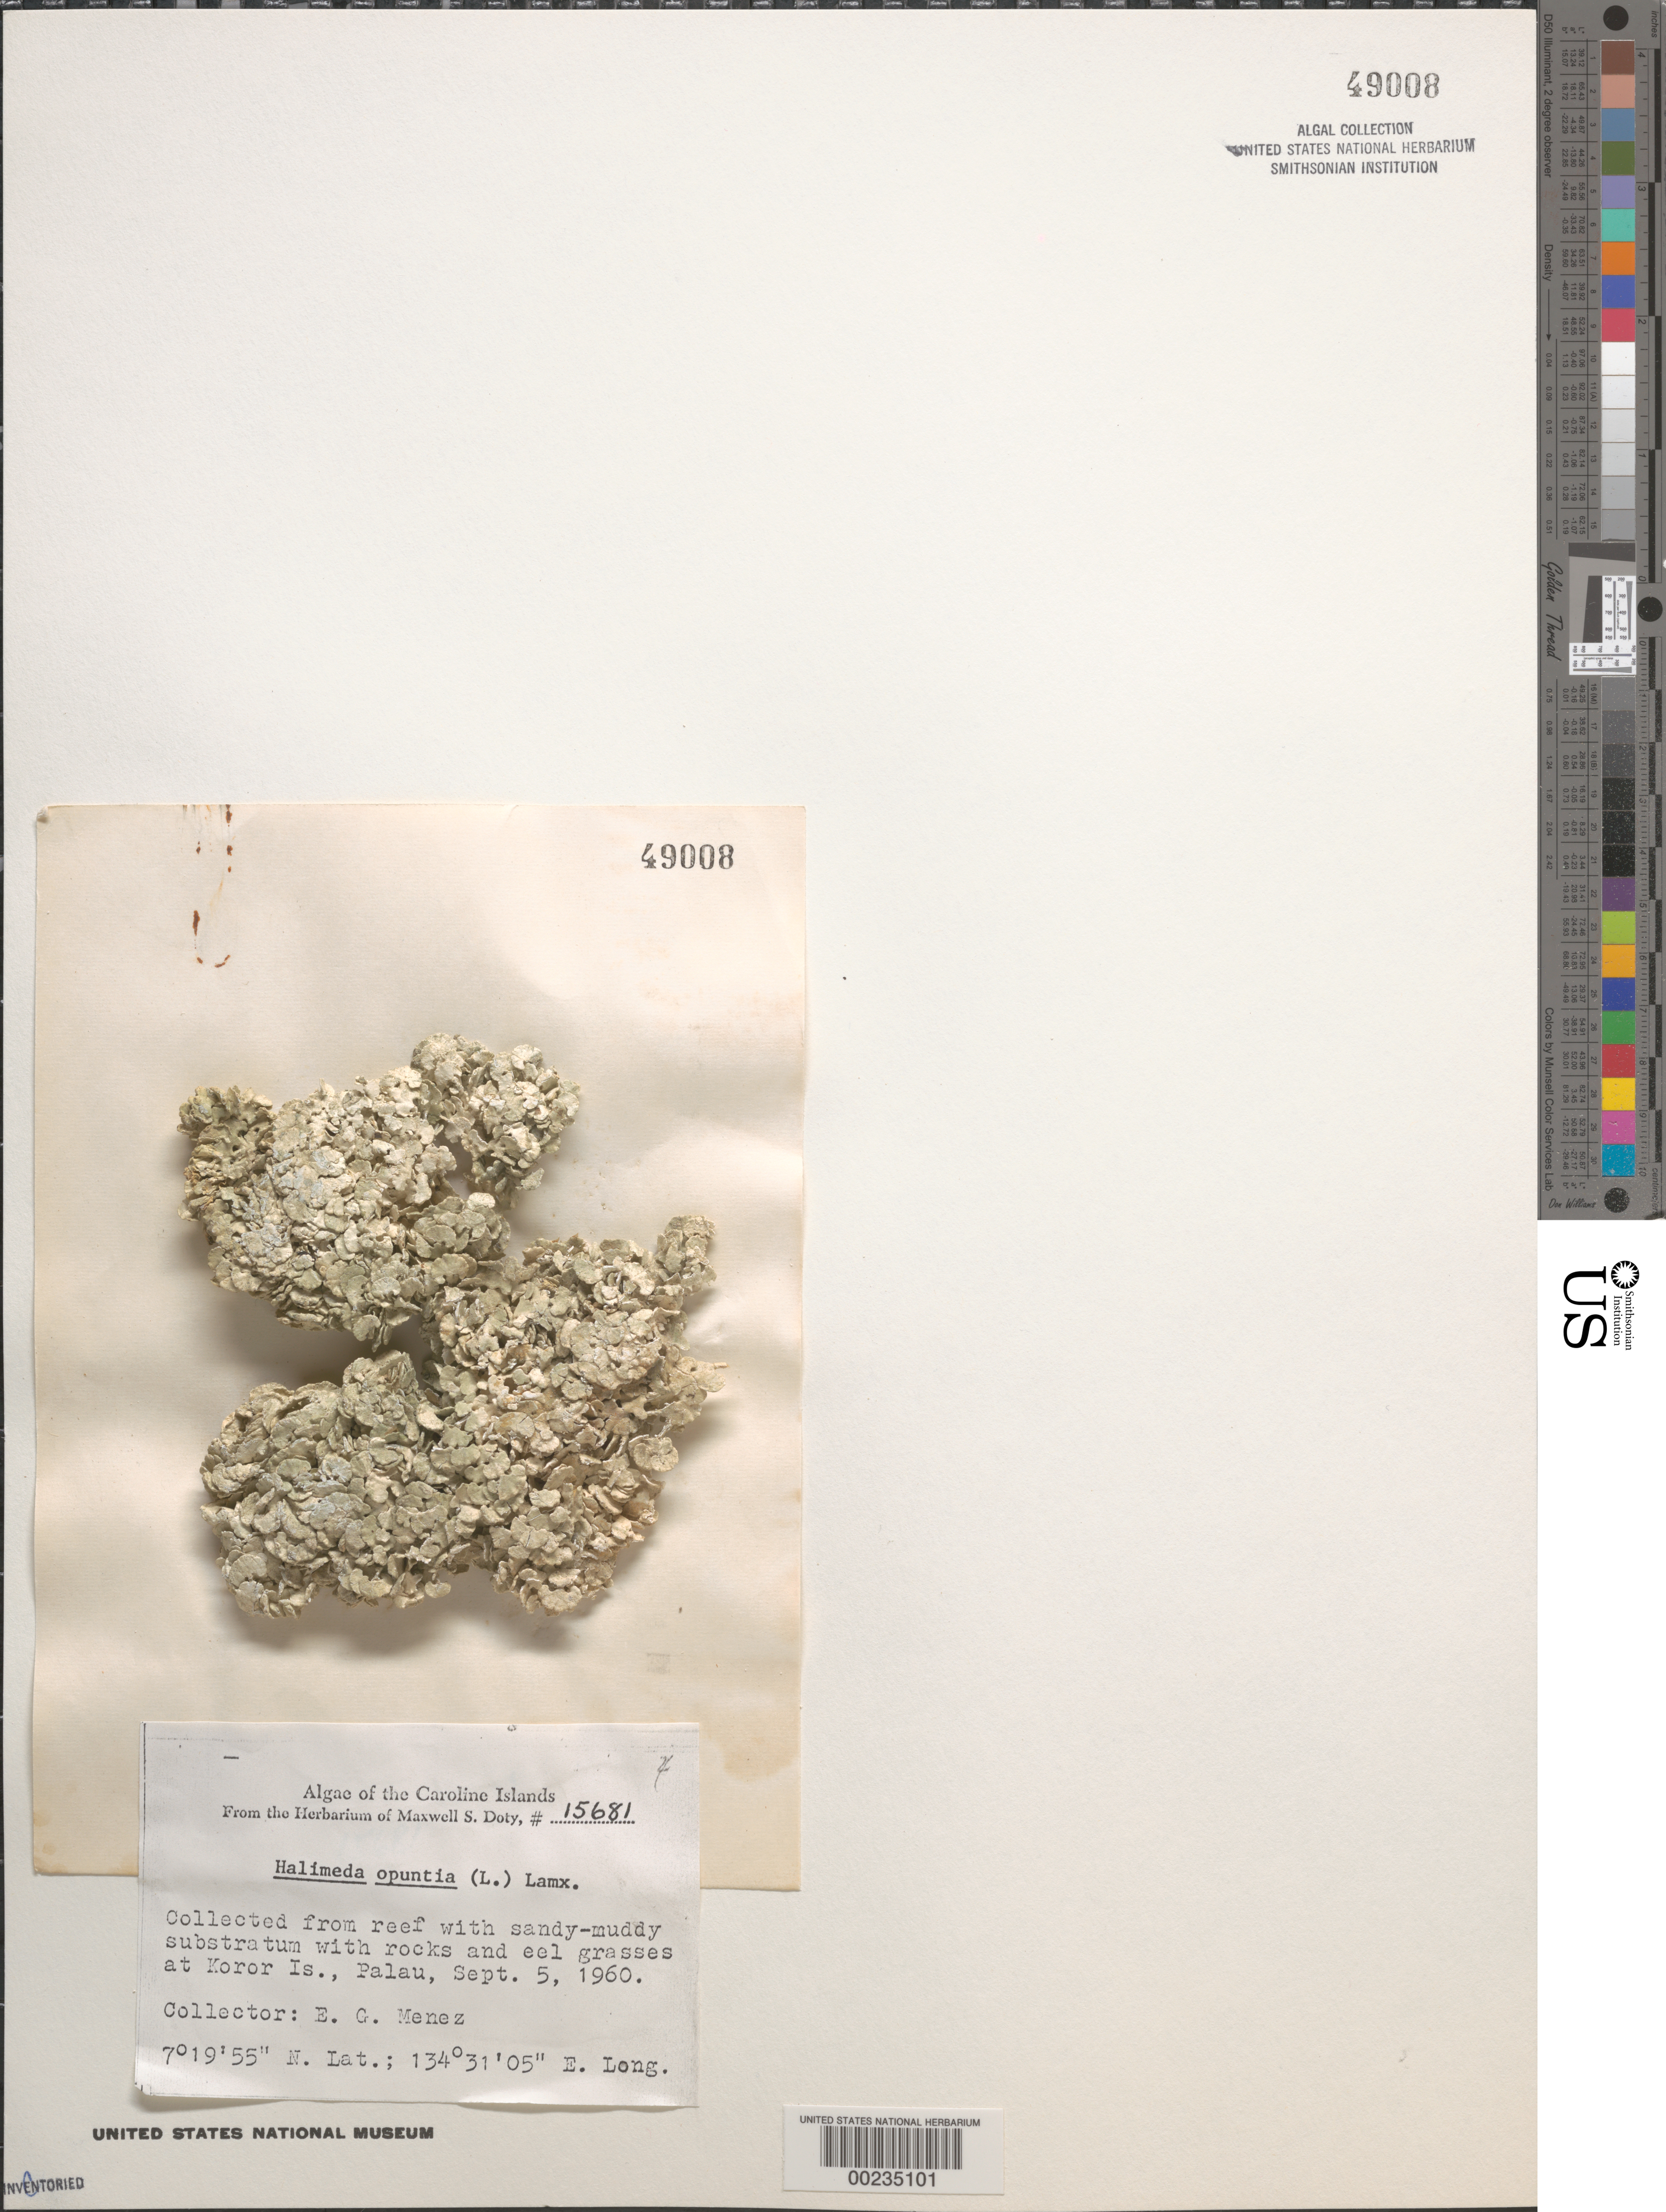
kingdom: Plantae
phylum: Chlorophyta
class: Ulvophyceae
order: Bryopsidales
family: Halimedaceae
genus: Halimeda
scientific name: Halimeda opuntia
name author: (L.) J.V.Lamouroux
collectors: Meñez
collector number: MSD 15681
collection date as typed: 05 Sep 1960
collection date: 1960-09-05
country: Palau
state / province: Koror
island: Oreor (Koror)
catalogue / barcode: US 49008